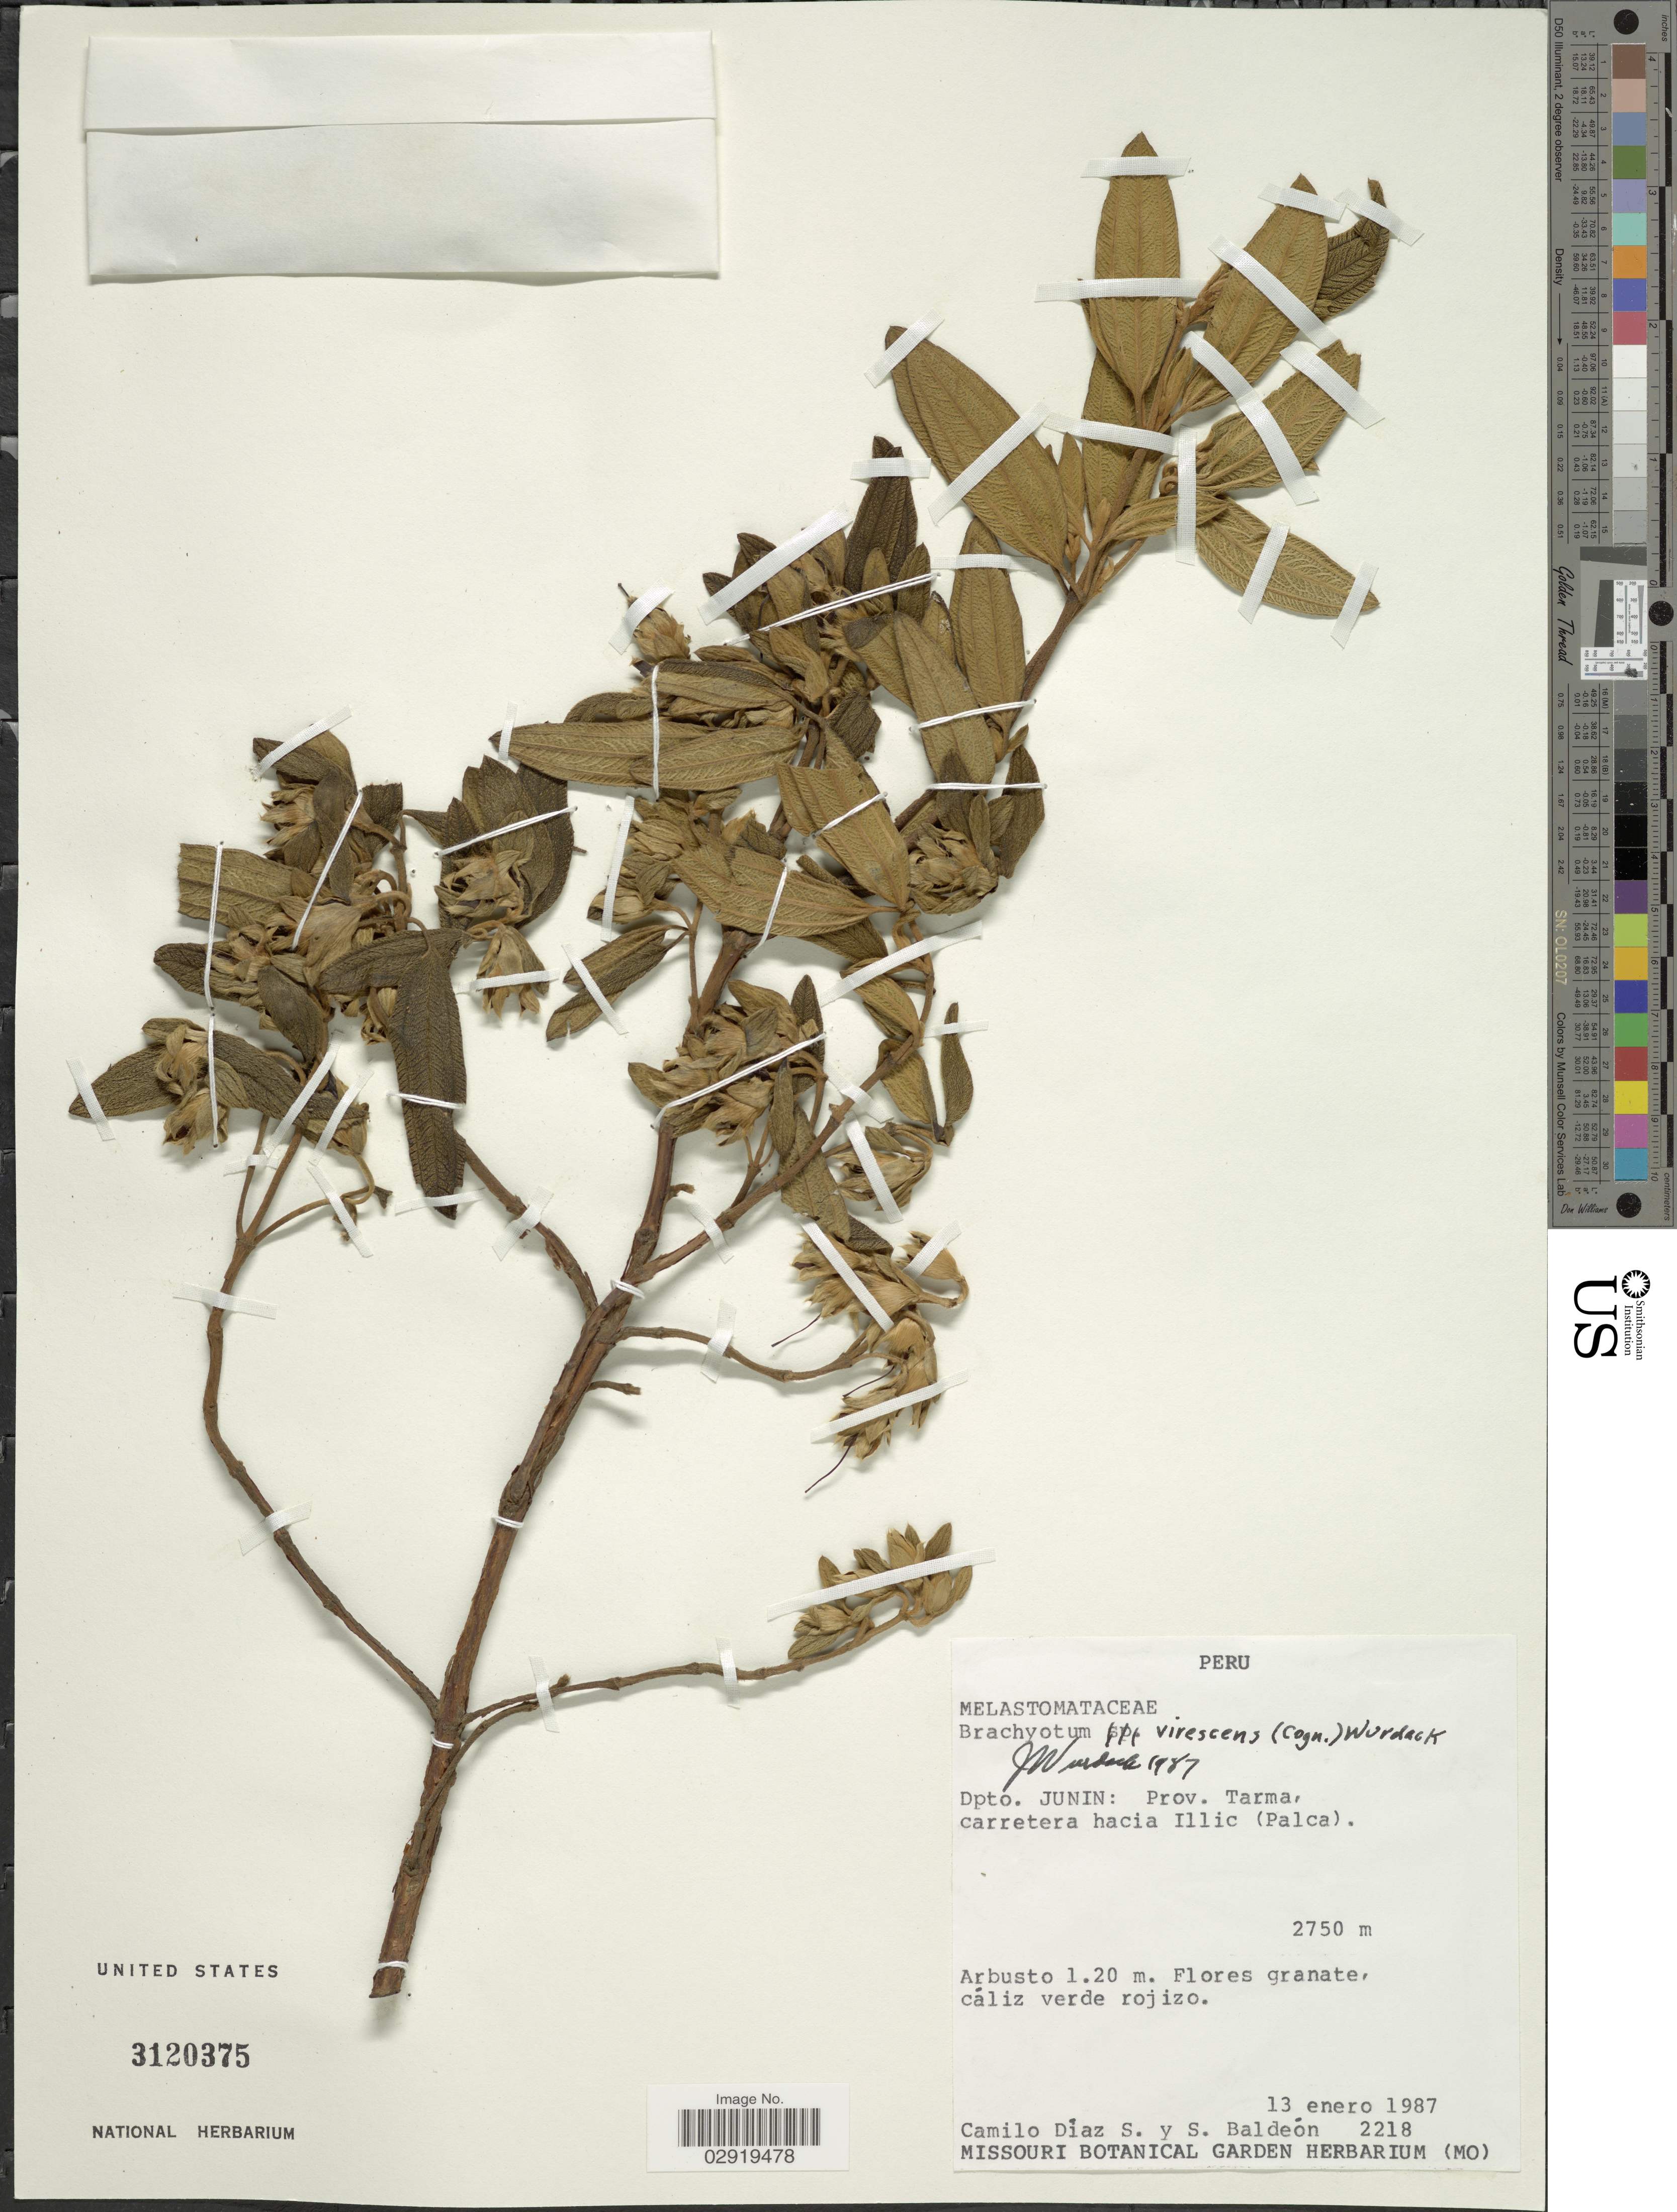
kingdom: Plantae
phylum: Tracheophyta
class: Magnoliopsida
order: Myrtales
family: Melastomataceae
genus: Brachyotum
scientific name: Brachyotum virescens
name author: (Cogn.) Wurdack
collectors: C. Diaz Santibanez & S. Baldeón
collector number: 2218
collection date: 1987-01-13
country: Peru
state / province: Junín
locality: Dpto. Junin: Prov. Tarma, carretera hacia Illic (Palca).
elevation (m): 2750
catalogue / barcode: US 3120375